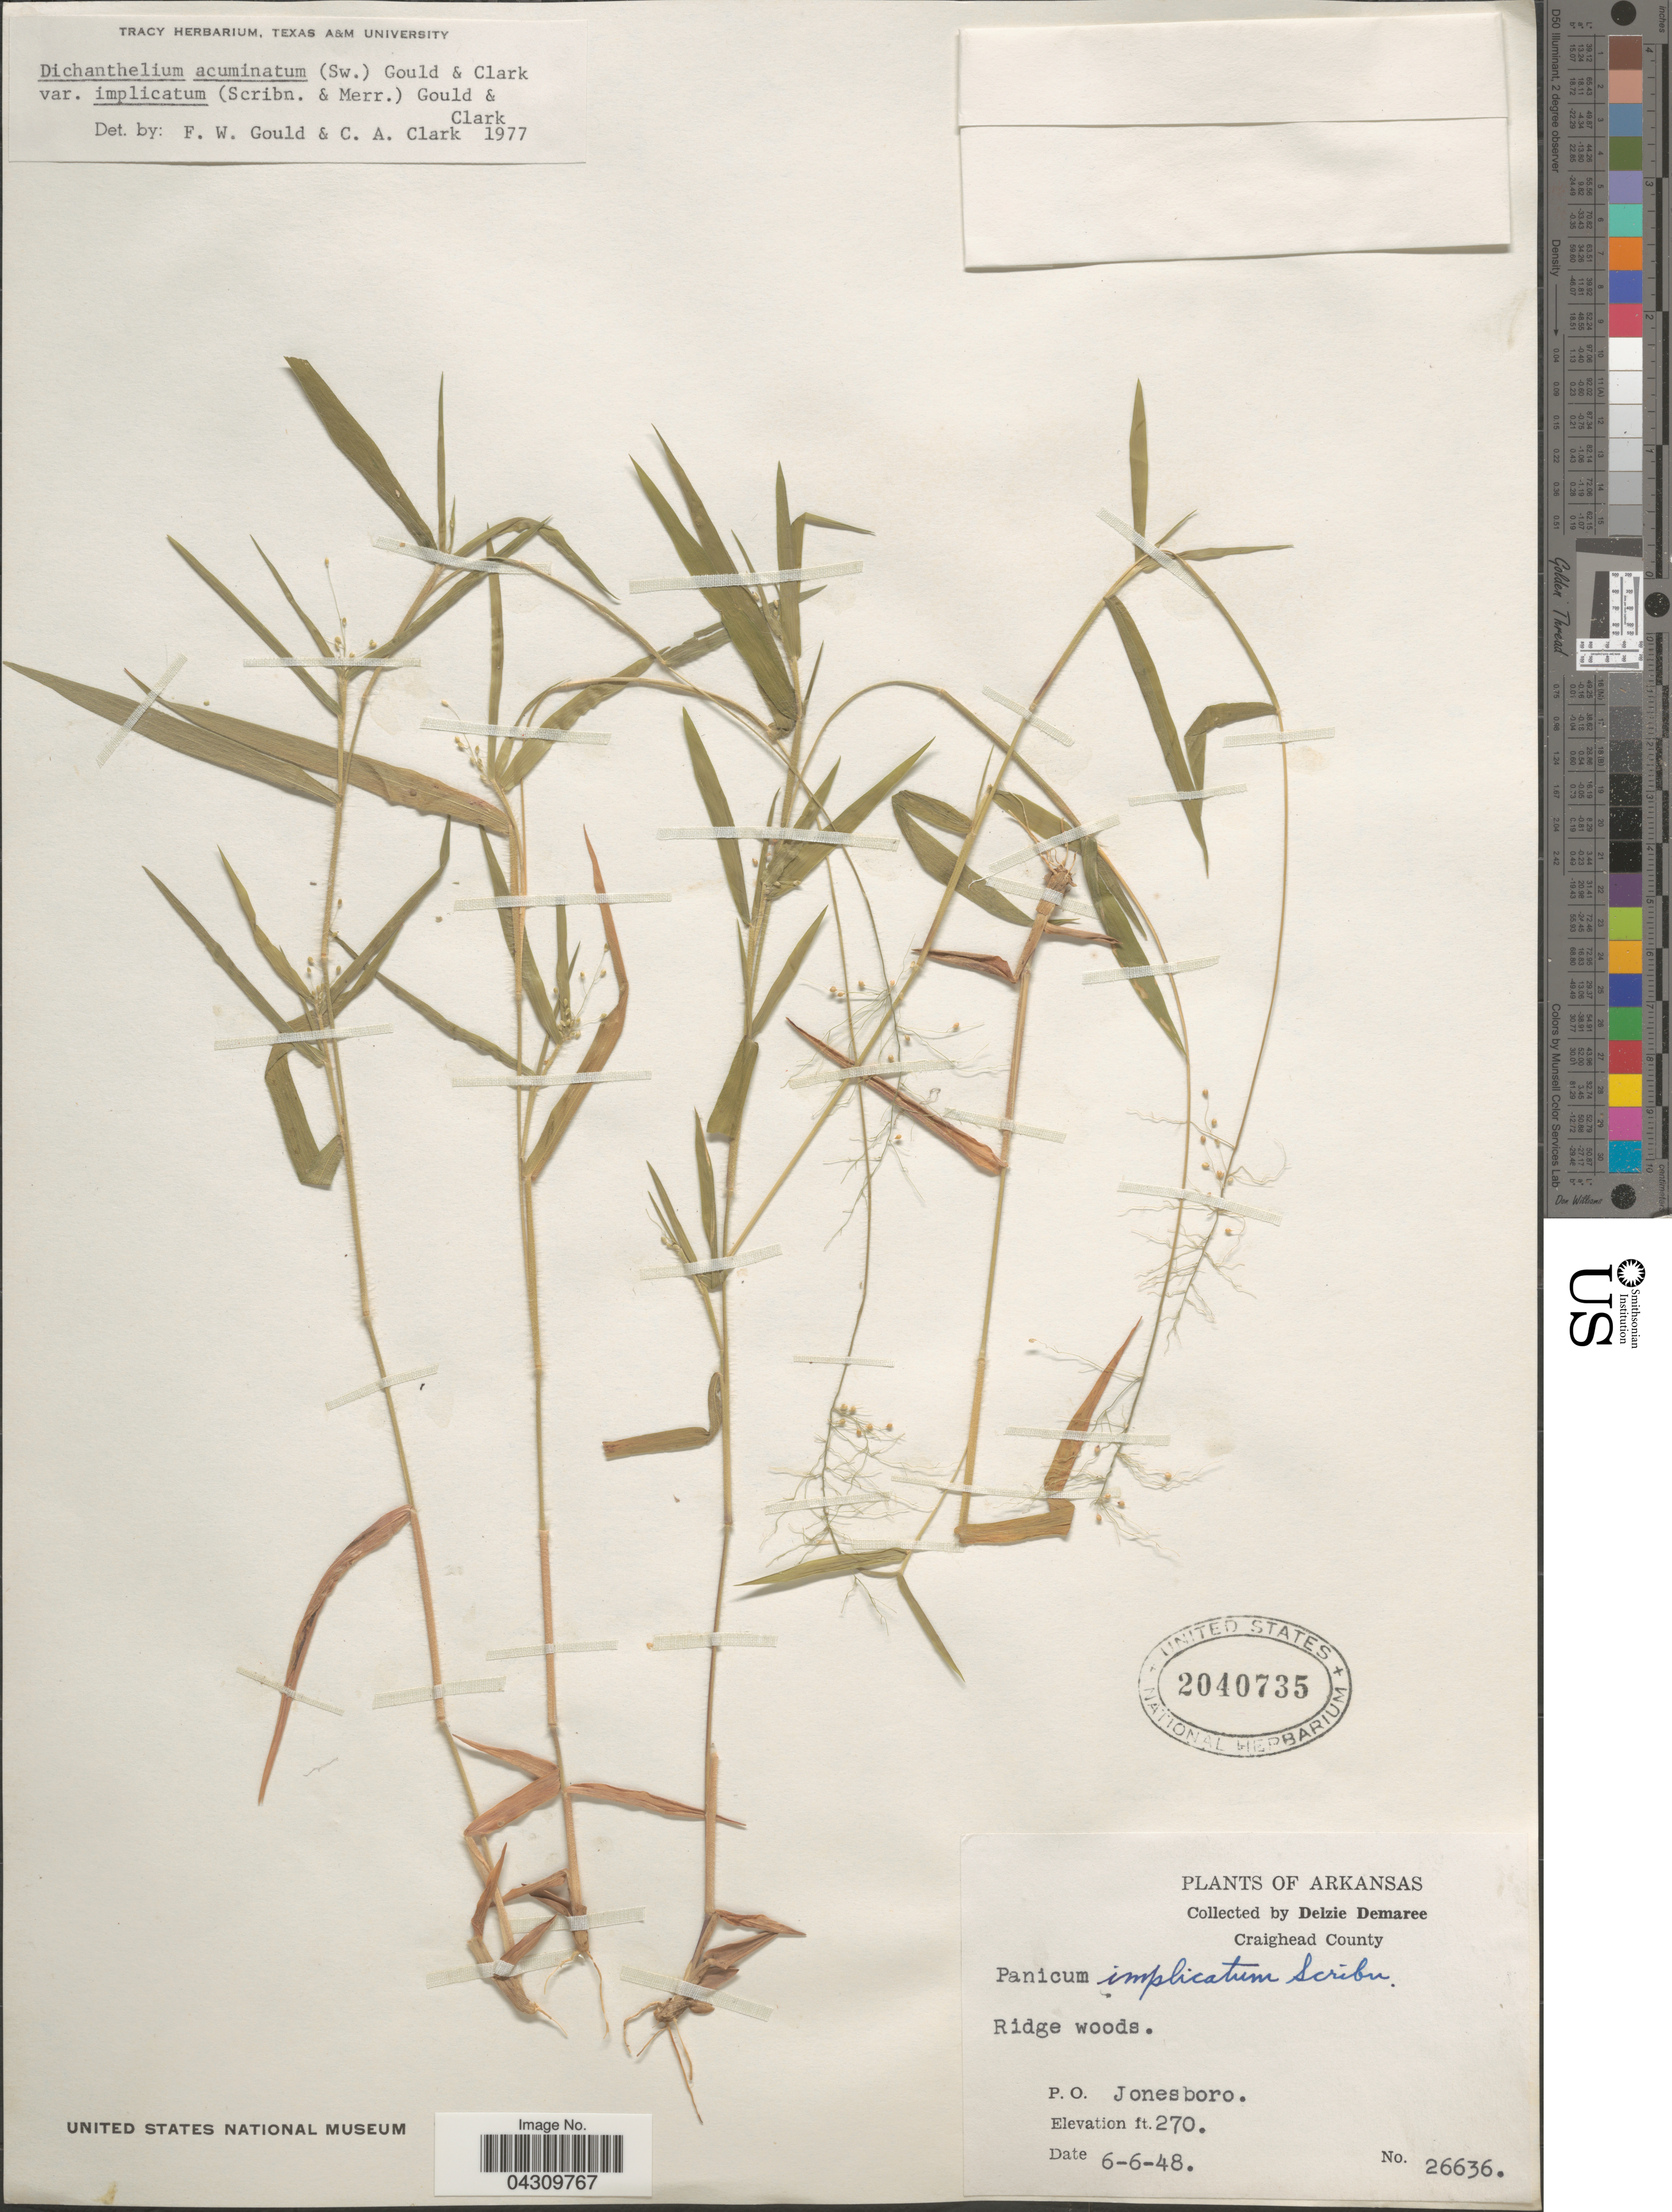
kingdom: Plantae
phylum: Tracheophyta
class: Liliopsida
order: Poales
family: Poaceae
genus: Dichanthelium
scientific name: Dichanthelium acuminatum var. acuminatum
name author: (Sw.) Gould & C.A. Clark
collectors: D. Demaree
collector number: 26636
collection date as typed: Transcribed d/m/y: 6/6/48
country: United States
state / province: Arkansas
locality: Craighead County. P. O. Jonesboro.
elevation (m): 82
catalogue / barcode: US 2040735